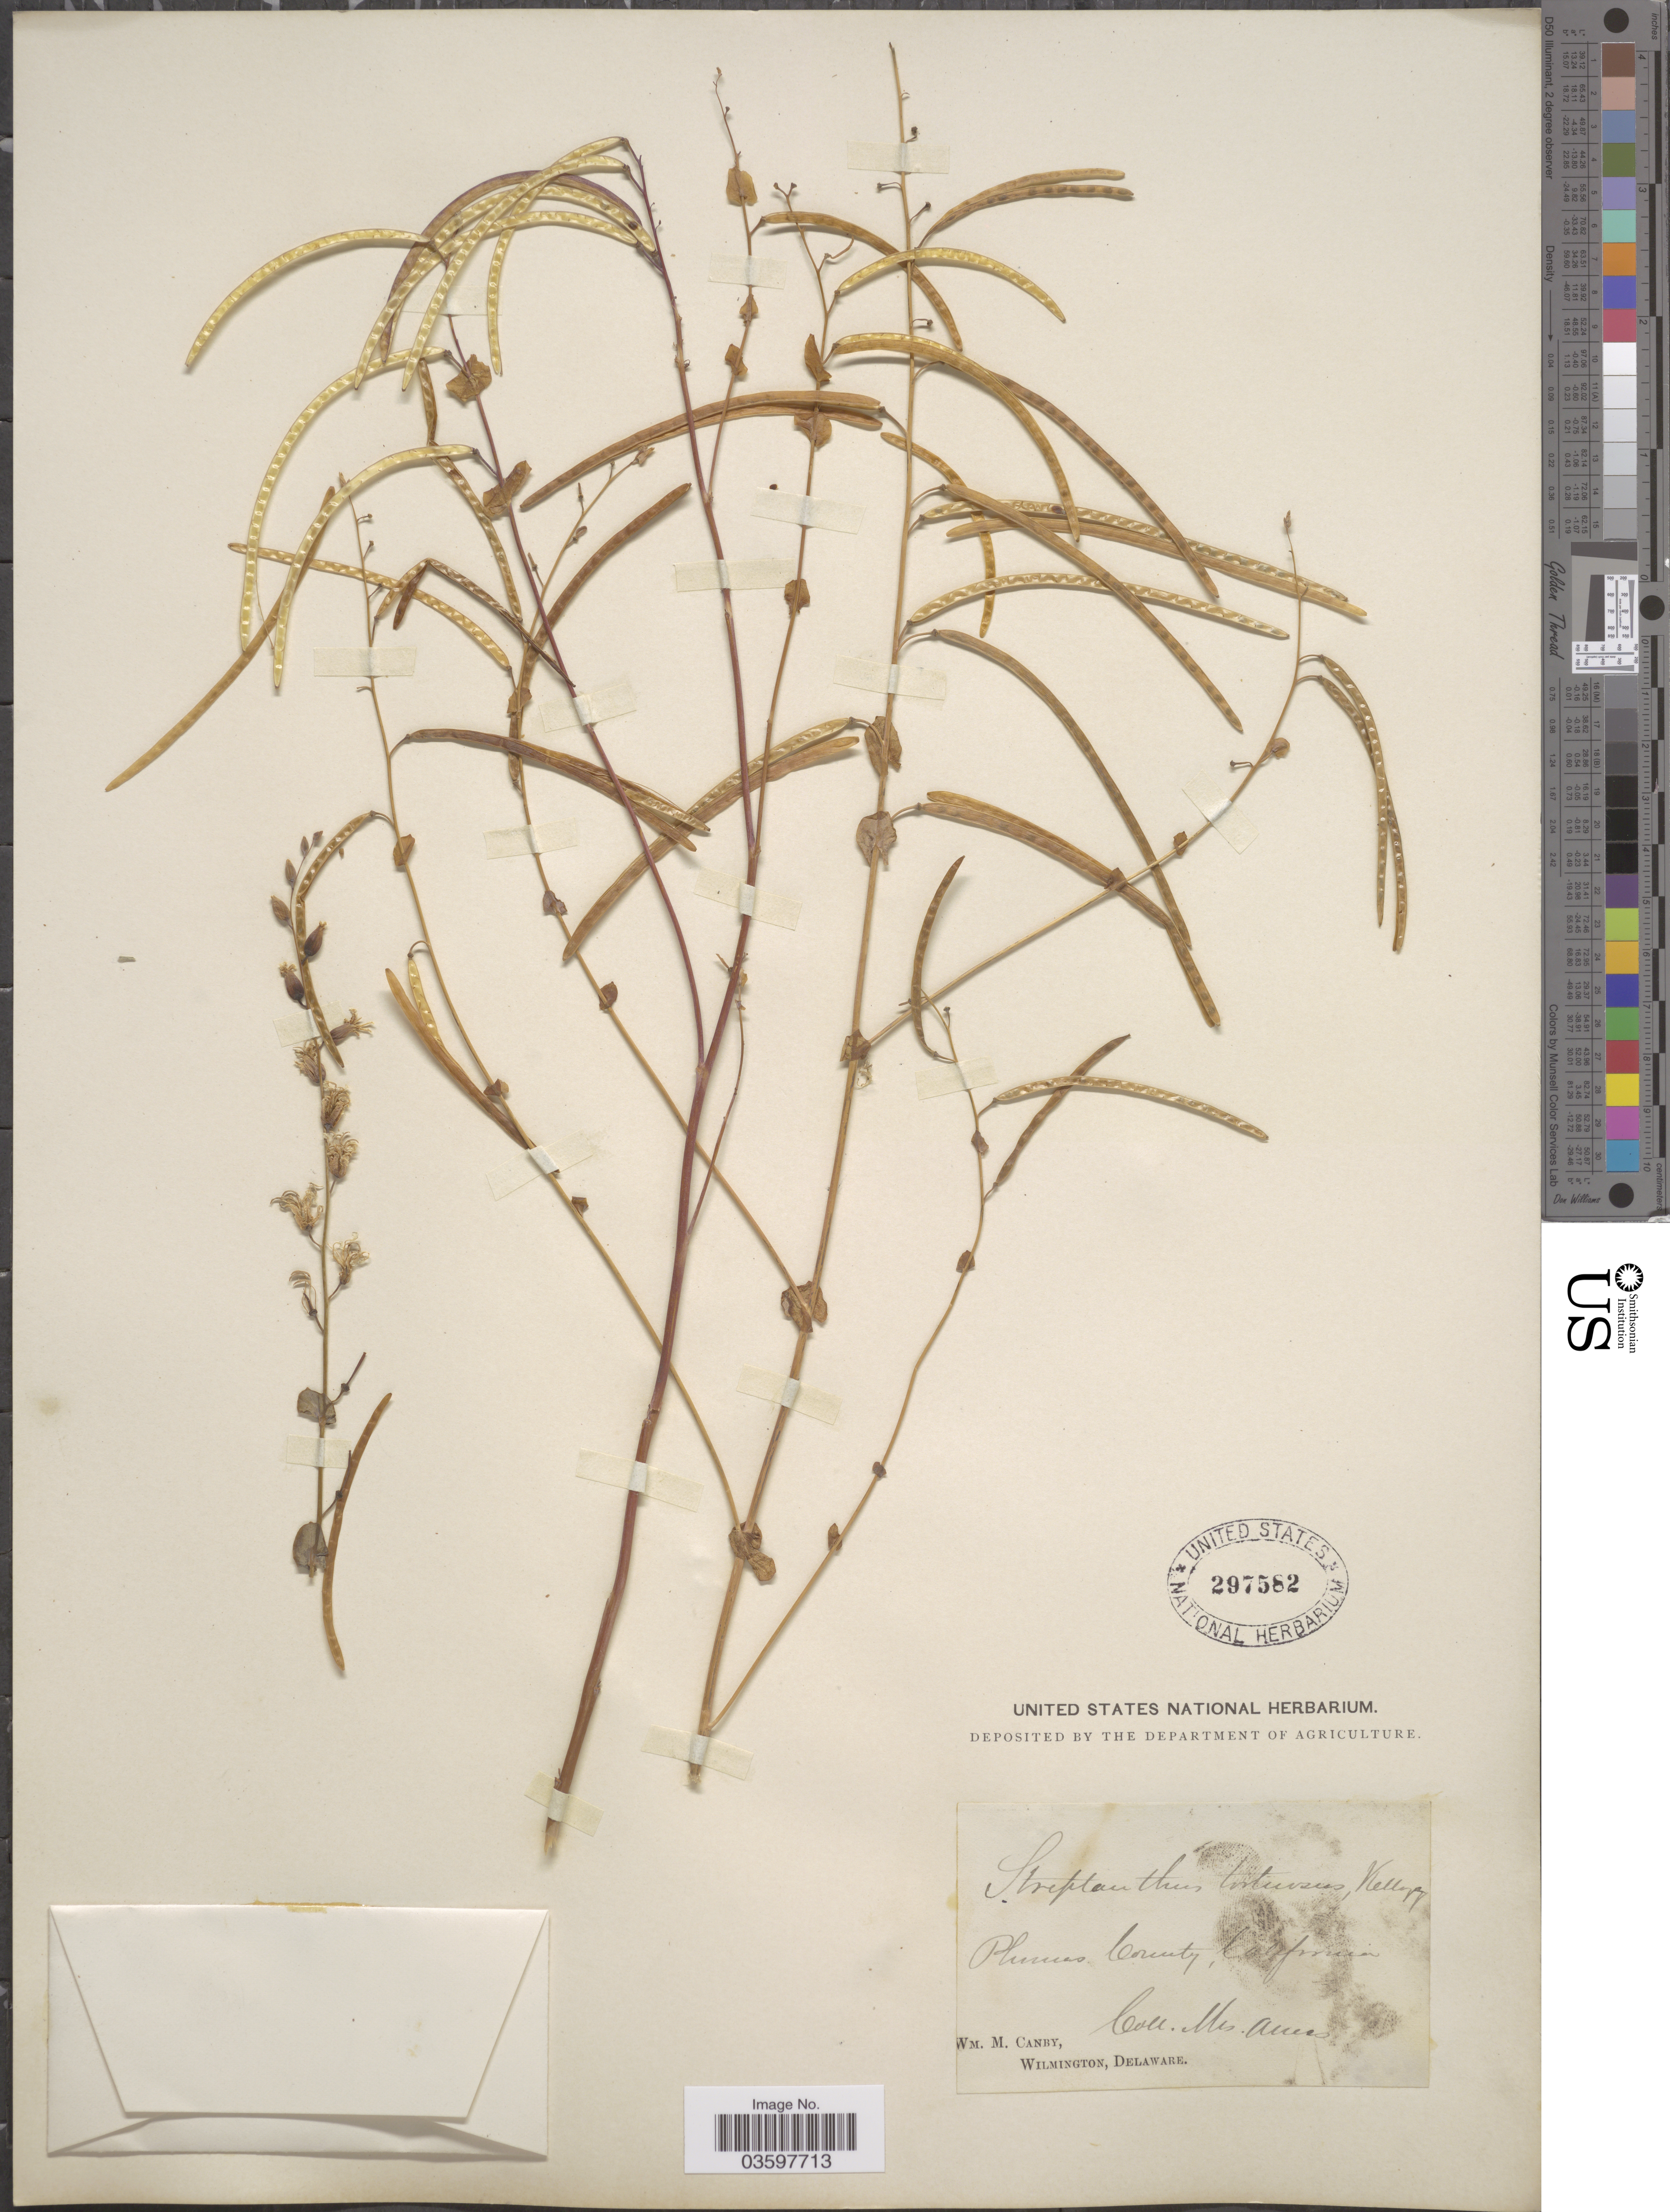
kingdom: Plantae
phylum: Tracheophyta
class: Magnoliopsida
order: Brassicales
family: Brassicaceae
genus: Streptanthus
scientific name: Streptanthus tortuosus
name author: Kellogg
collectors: -- Ames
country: United States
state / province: California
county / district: Plumas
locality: Plumas County.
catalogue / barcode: US 297582